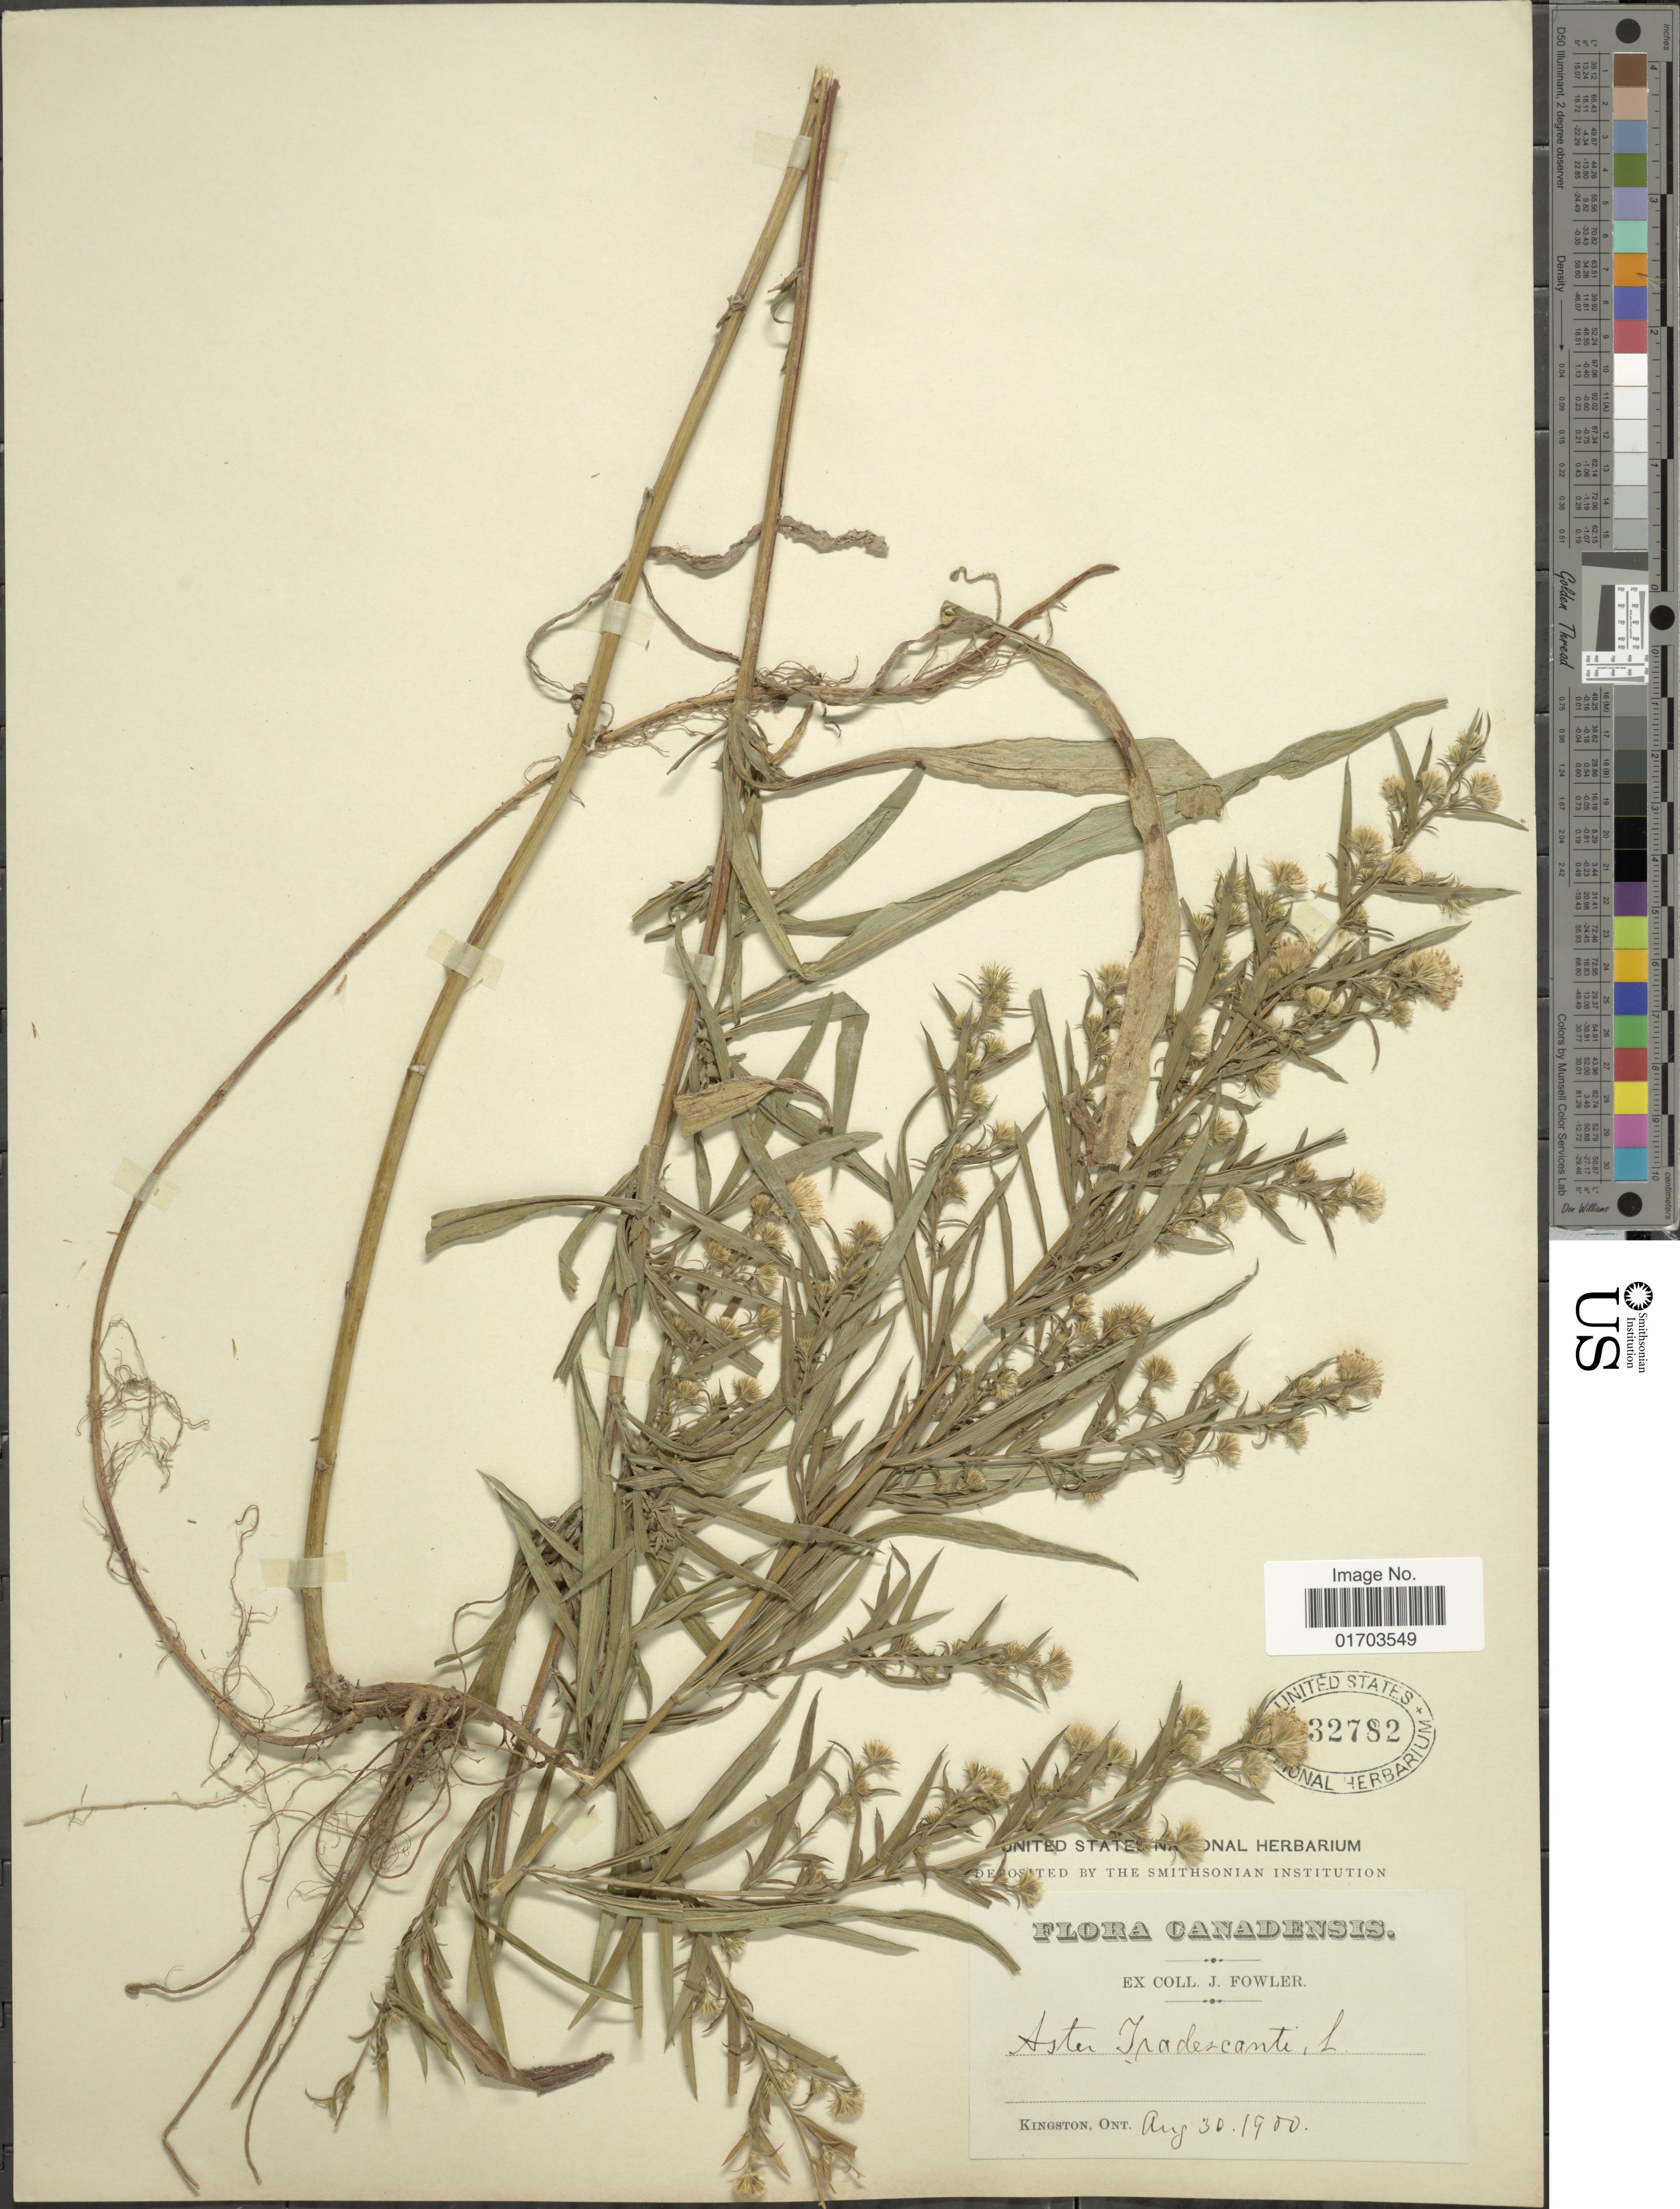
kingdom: Plantae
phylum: Tracheophyta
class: Magnoliopsida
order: Asterales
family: Asteraceae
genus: Symphyotrichum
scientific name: Symphyotrichum tradescanti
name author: (L.) G.L. Nesom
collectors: J. P. Fowler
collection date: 1900-08-30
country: Canada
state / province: Ontario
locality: Canadensis. Kingston, Ont.